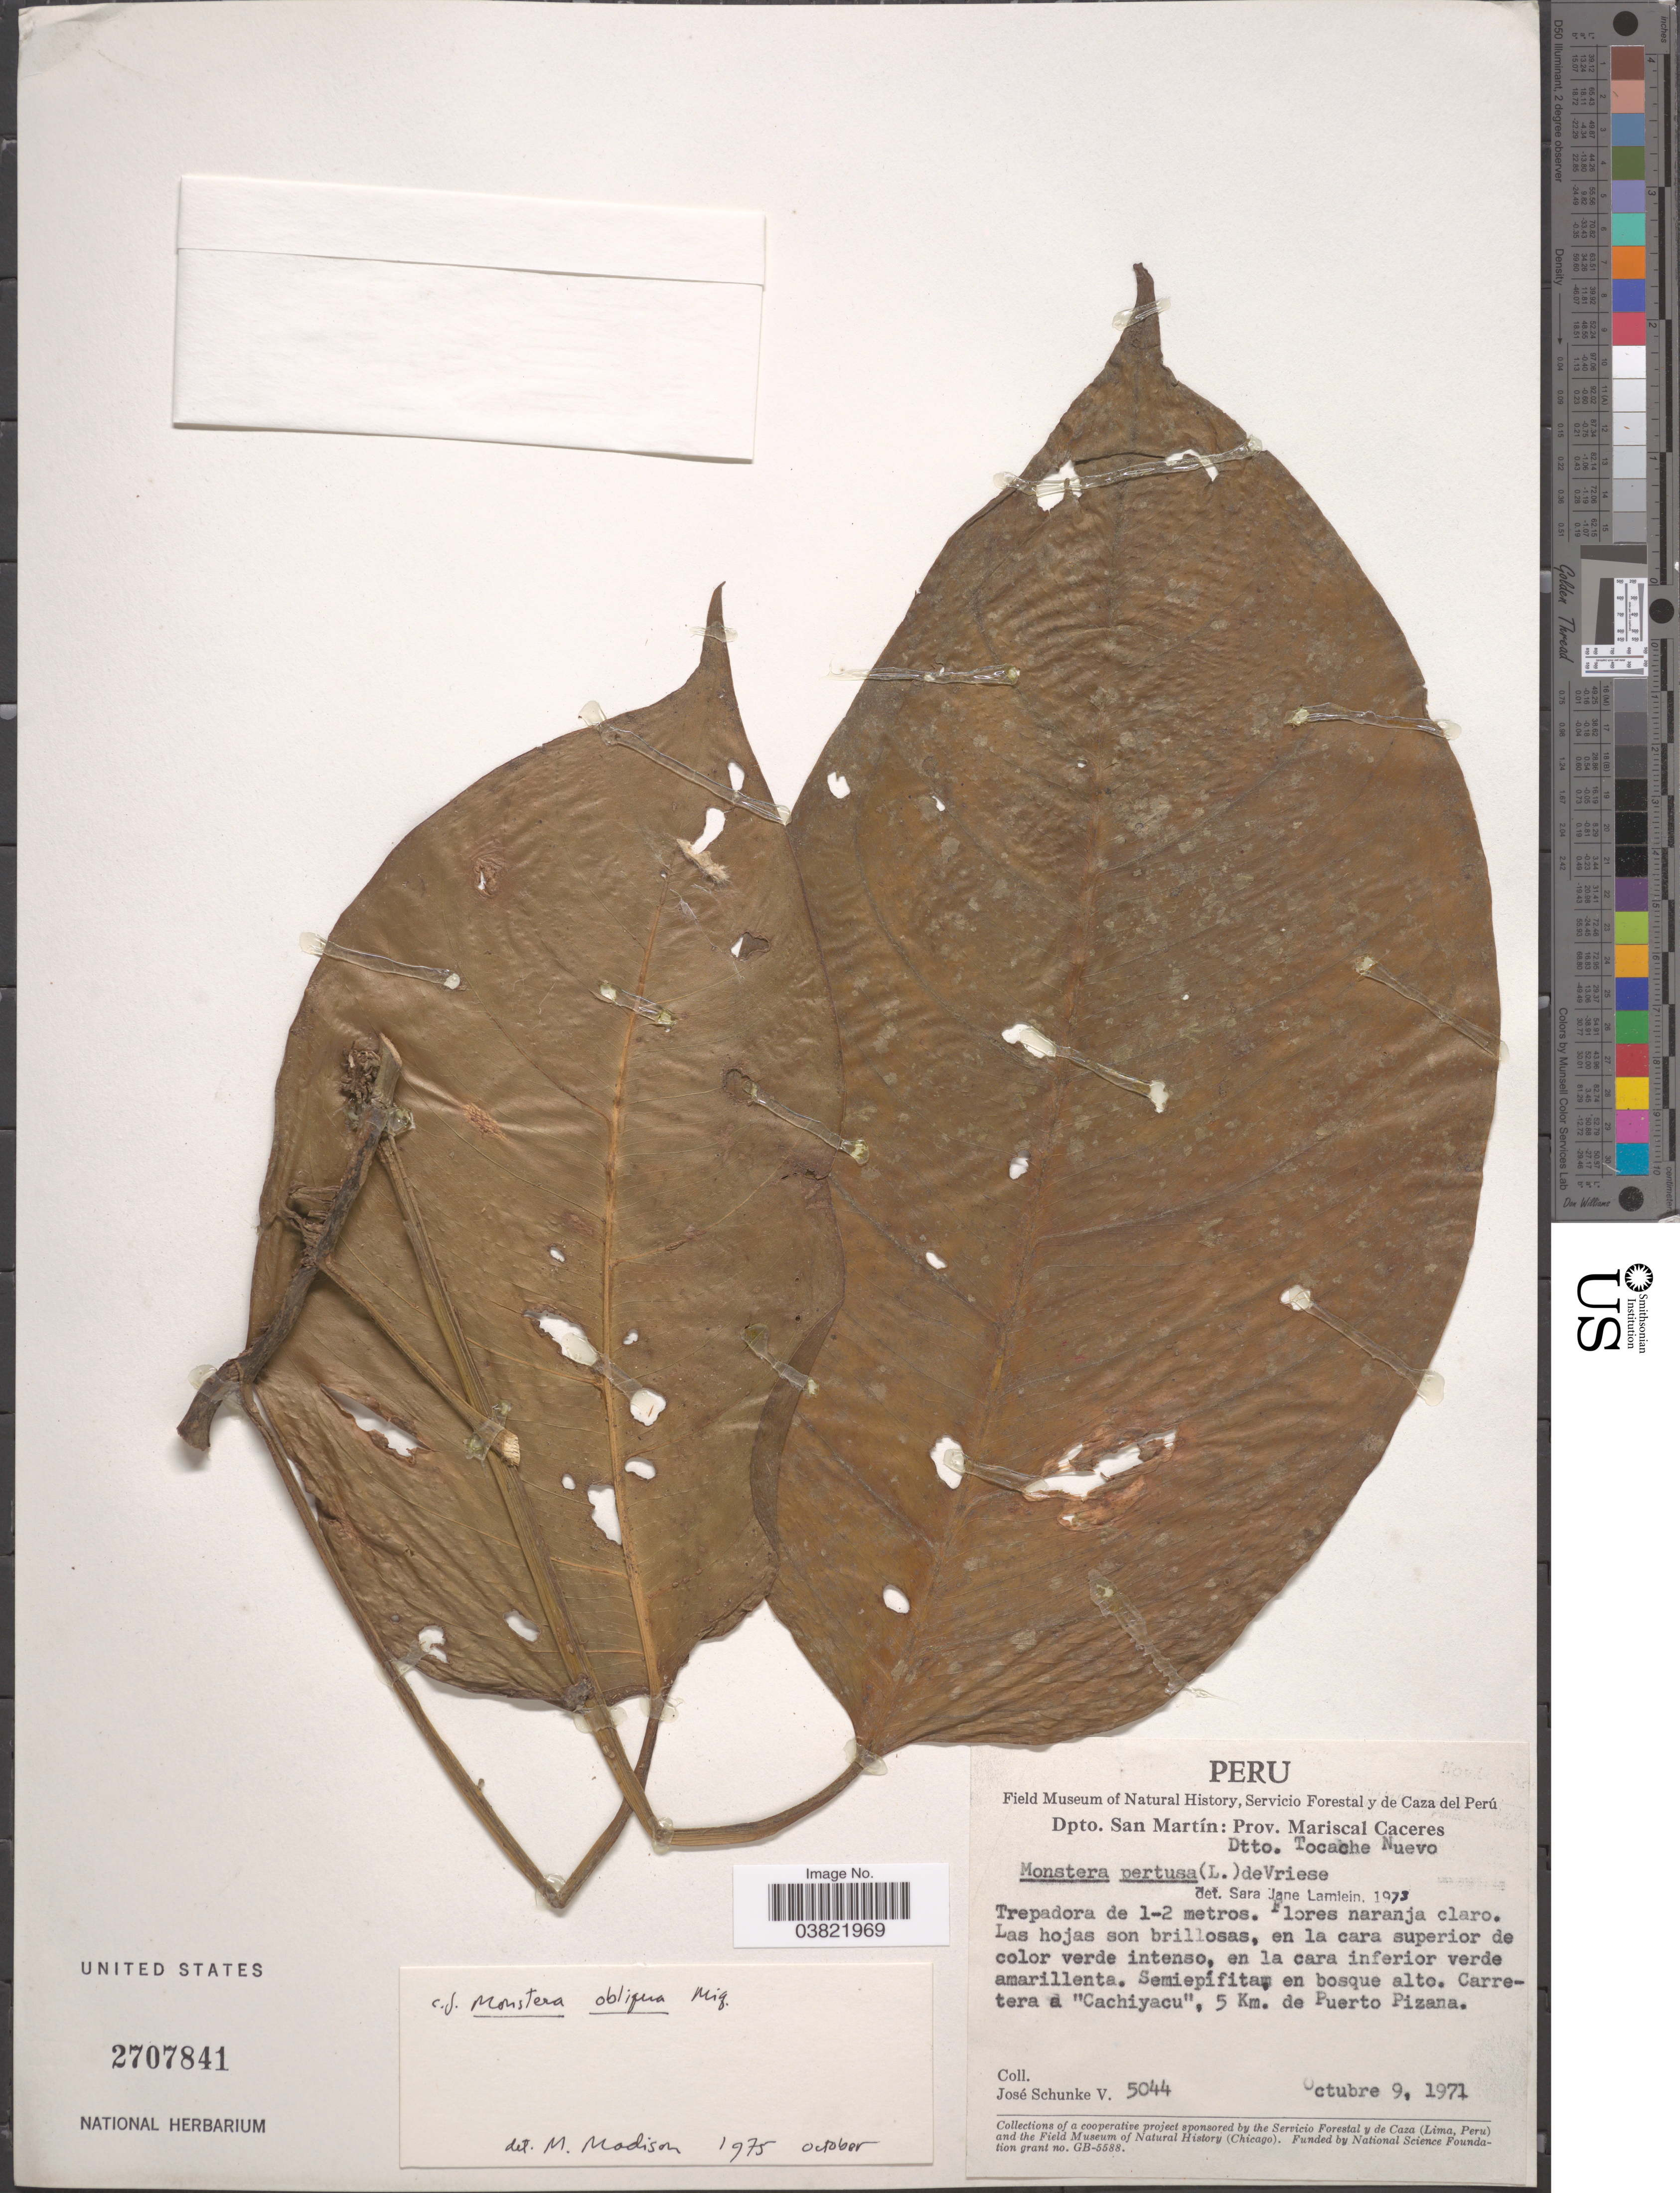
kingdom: Plantae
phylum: Tracheophyta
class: Liliopsida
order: Alismatales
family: Araceae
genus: Monstera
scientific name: Monstera obliqua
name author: Miq.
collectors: J. Schunke Vigo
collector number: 5044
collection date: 1971-10-09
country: Peru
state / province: San Martín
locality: Dpto. San Martín: Prov. Mariscal Caceres. Dtto. Tocache Nuevo. Carretera a "Cachiyacu", 5 Km. de Puerto Pizana.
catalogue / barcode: US 2707841